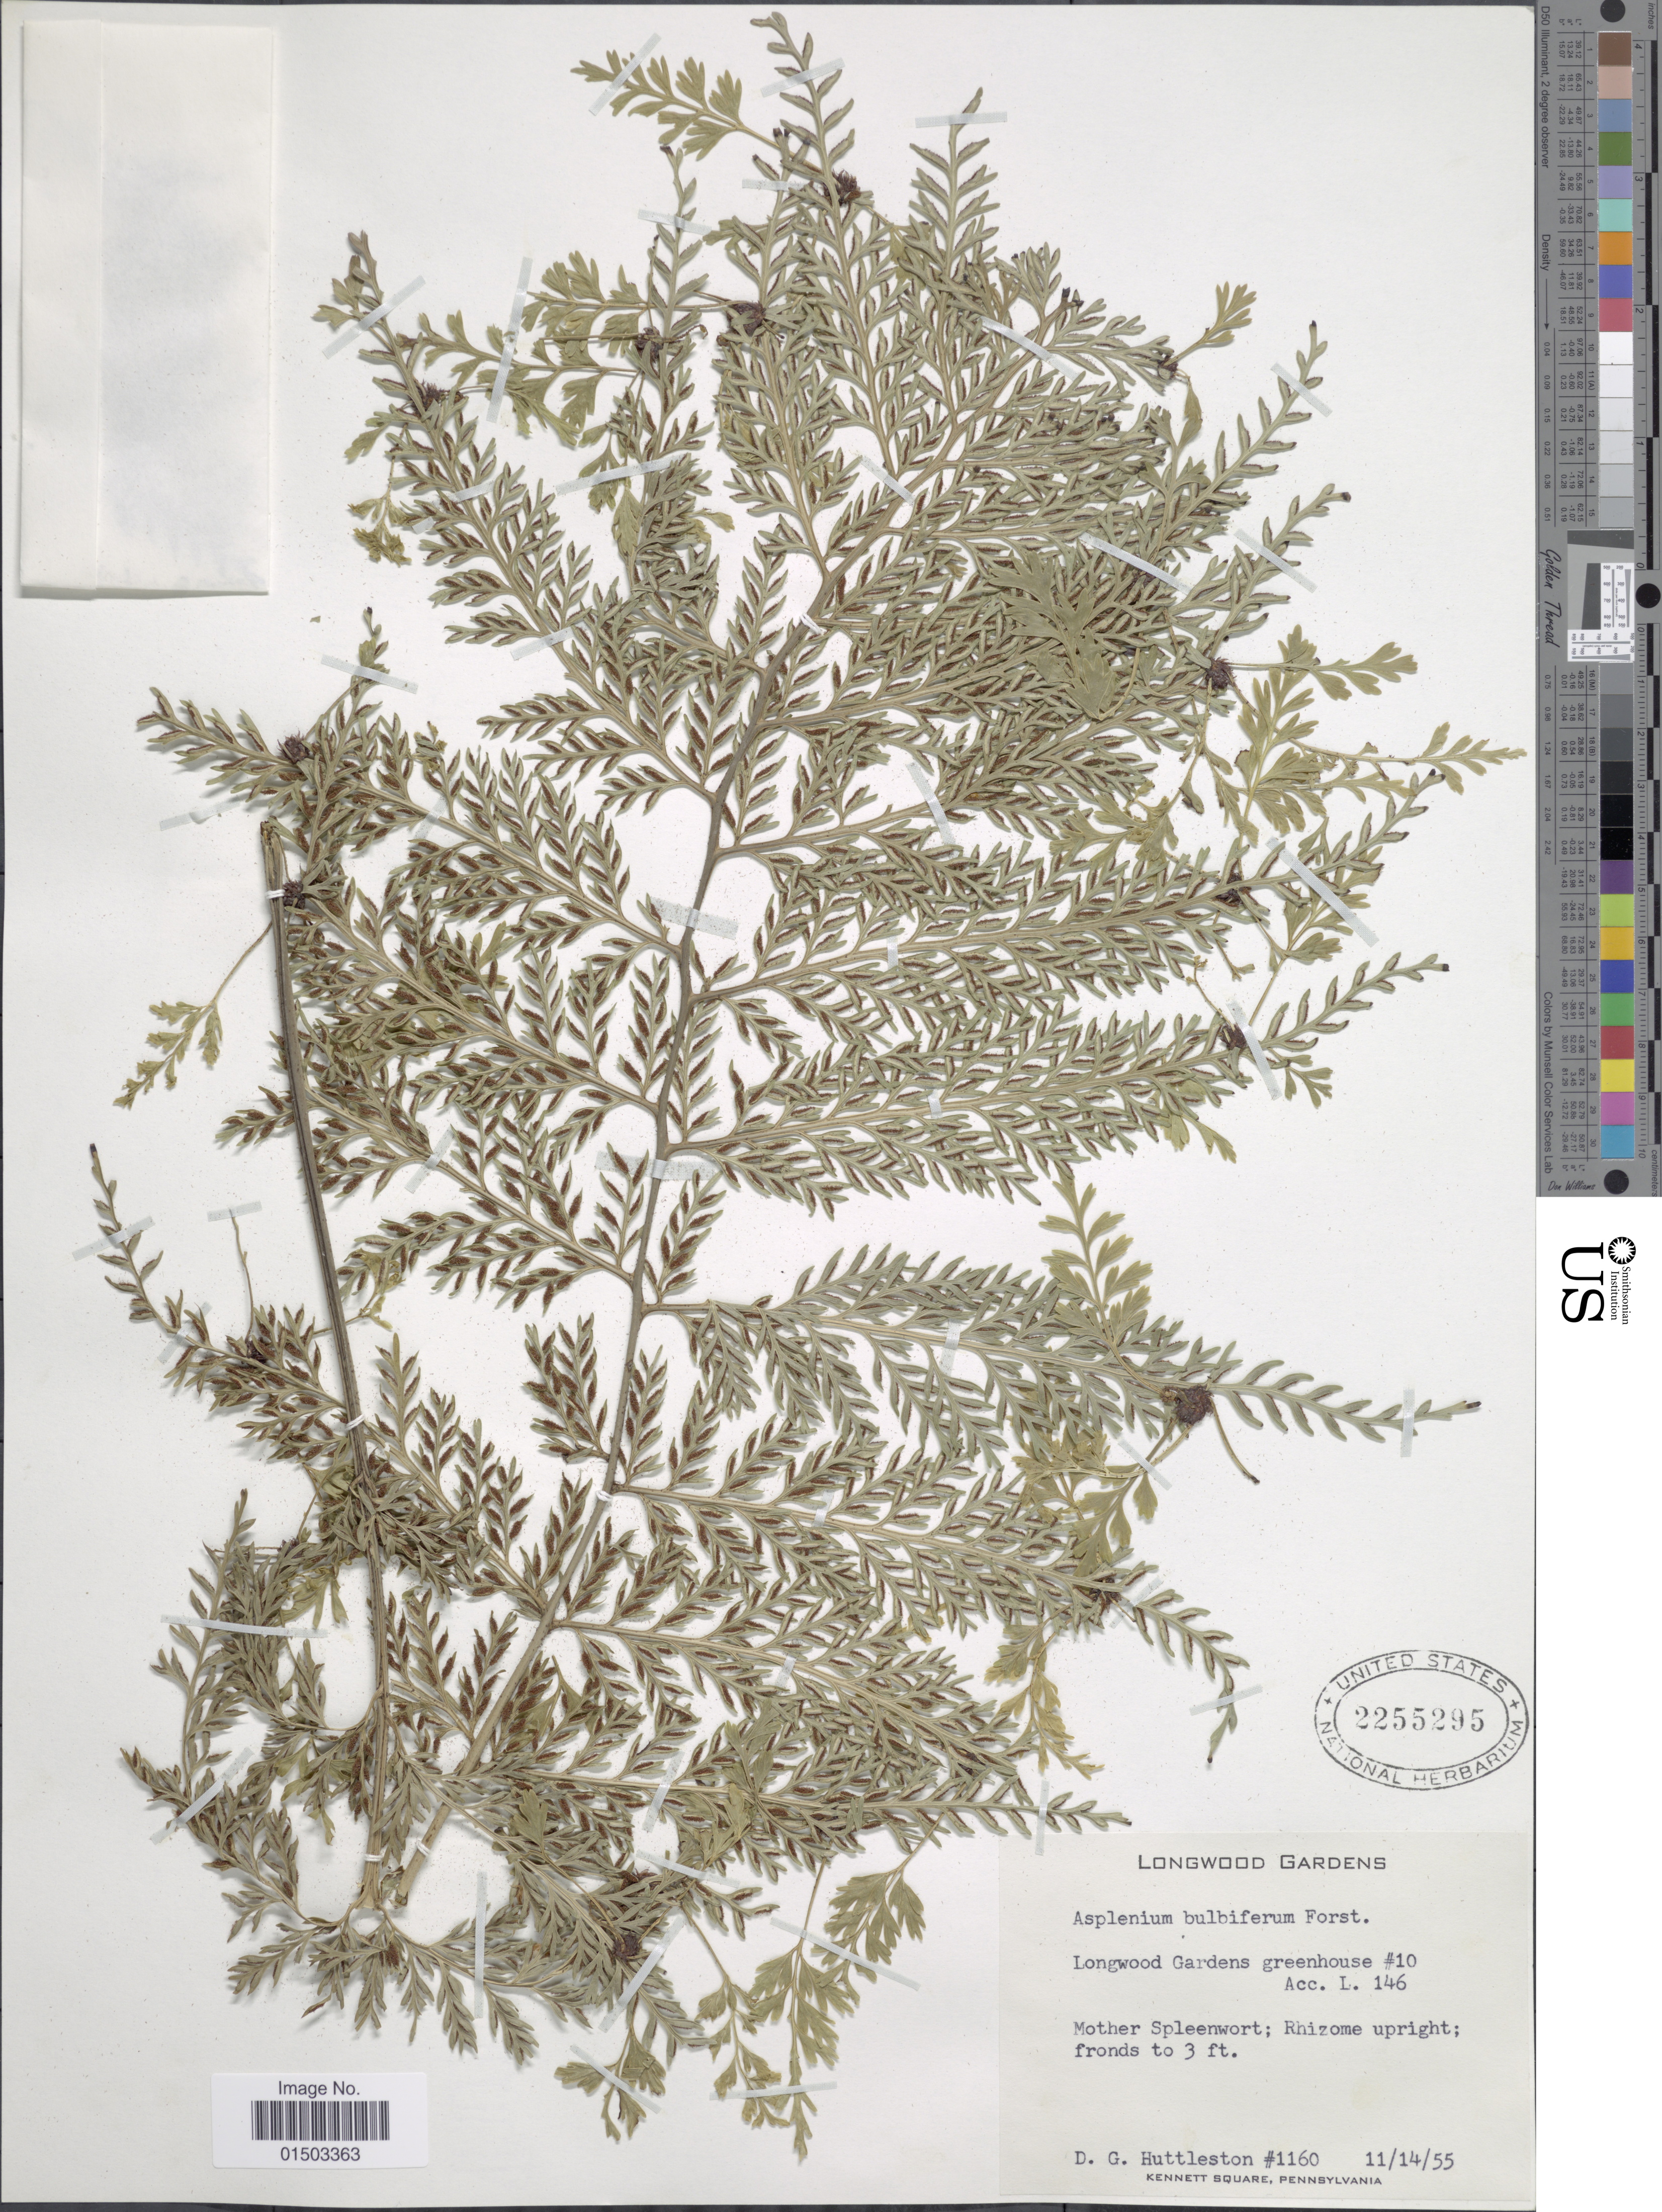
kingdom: Plantae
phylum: Tracheophyta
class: Polypodiopsida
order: Polypodiales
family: Aspleniaceae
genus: Asplenium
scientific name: Asplenium bulbiferum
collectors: D. G. Huttleston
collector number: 1160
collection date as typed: Transcribed d/m/y: 11/4/55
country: United States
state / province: Pennsylvania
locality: Longwood Gardens greenhouse #10 Acc. L. 146. Kennet Square, Pennsylvania.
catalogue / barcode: US 2255295